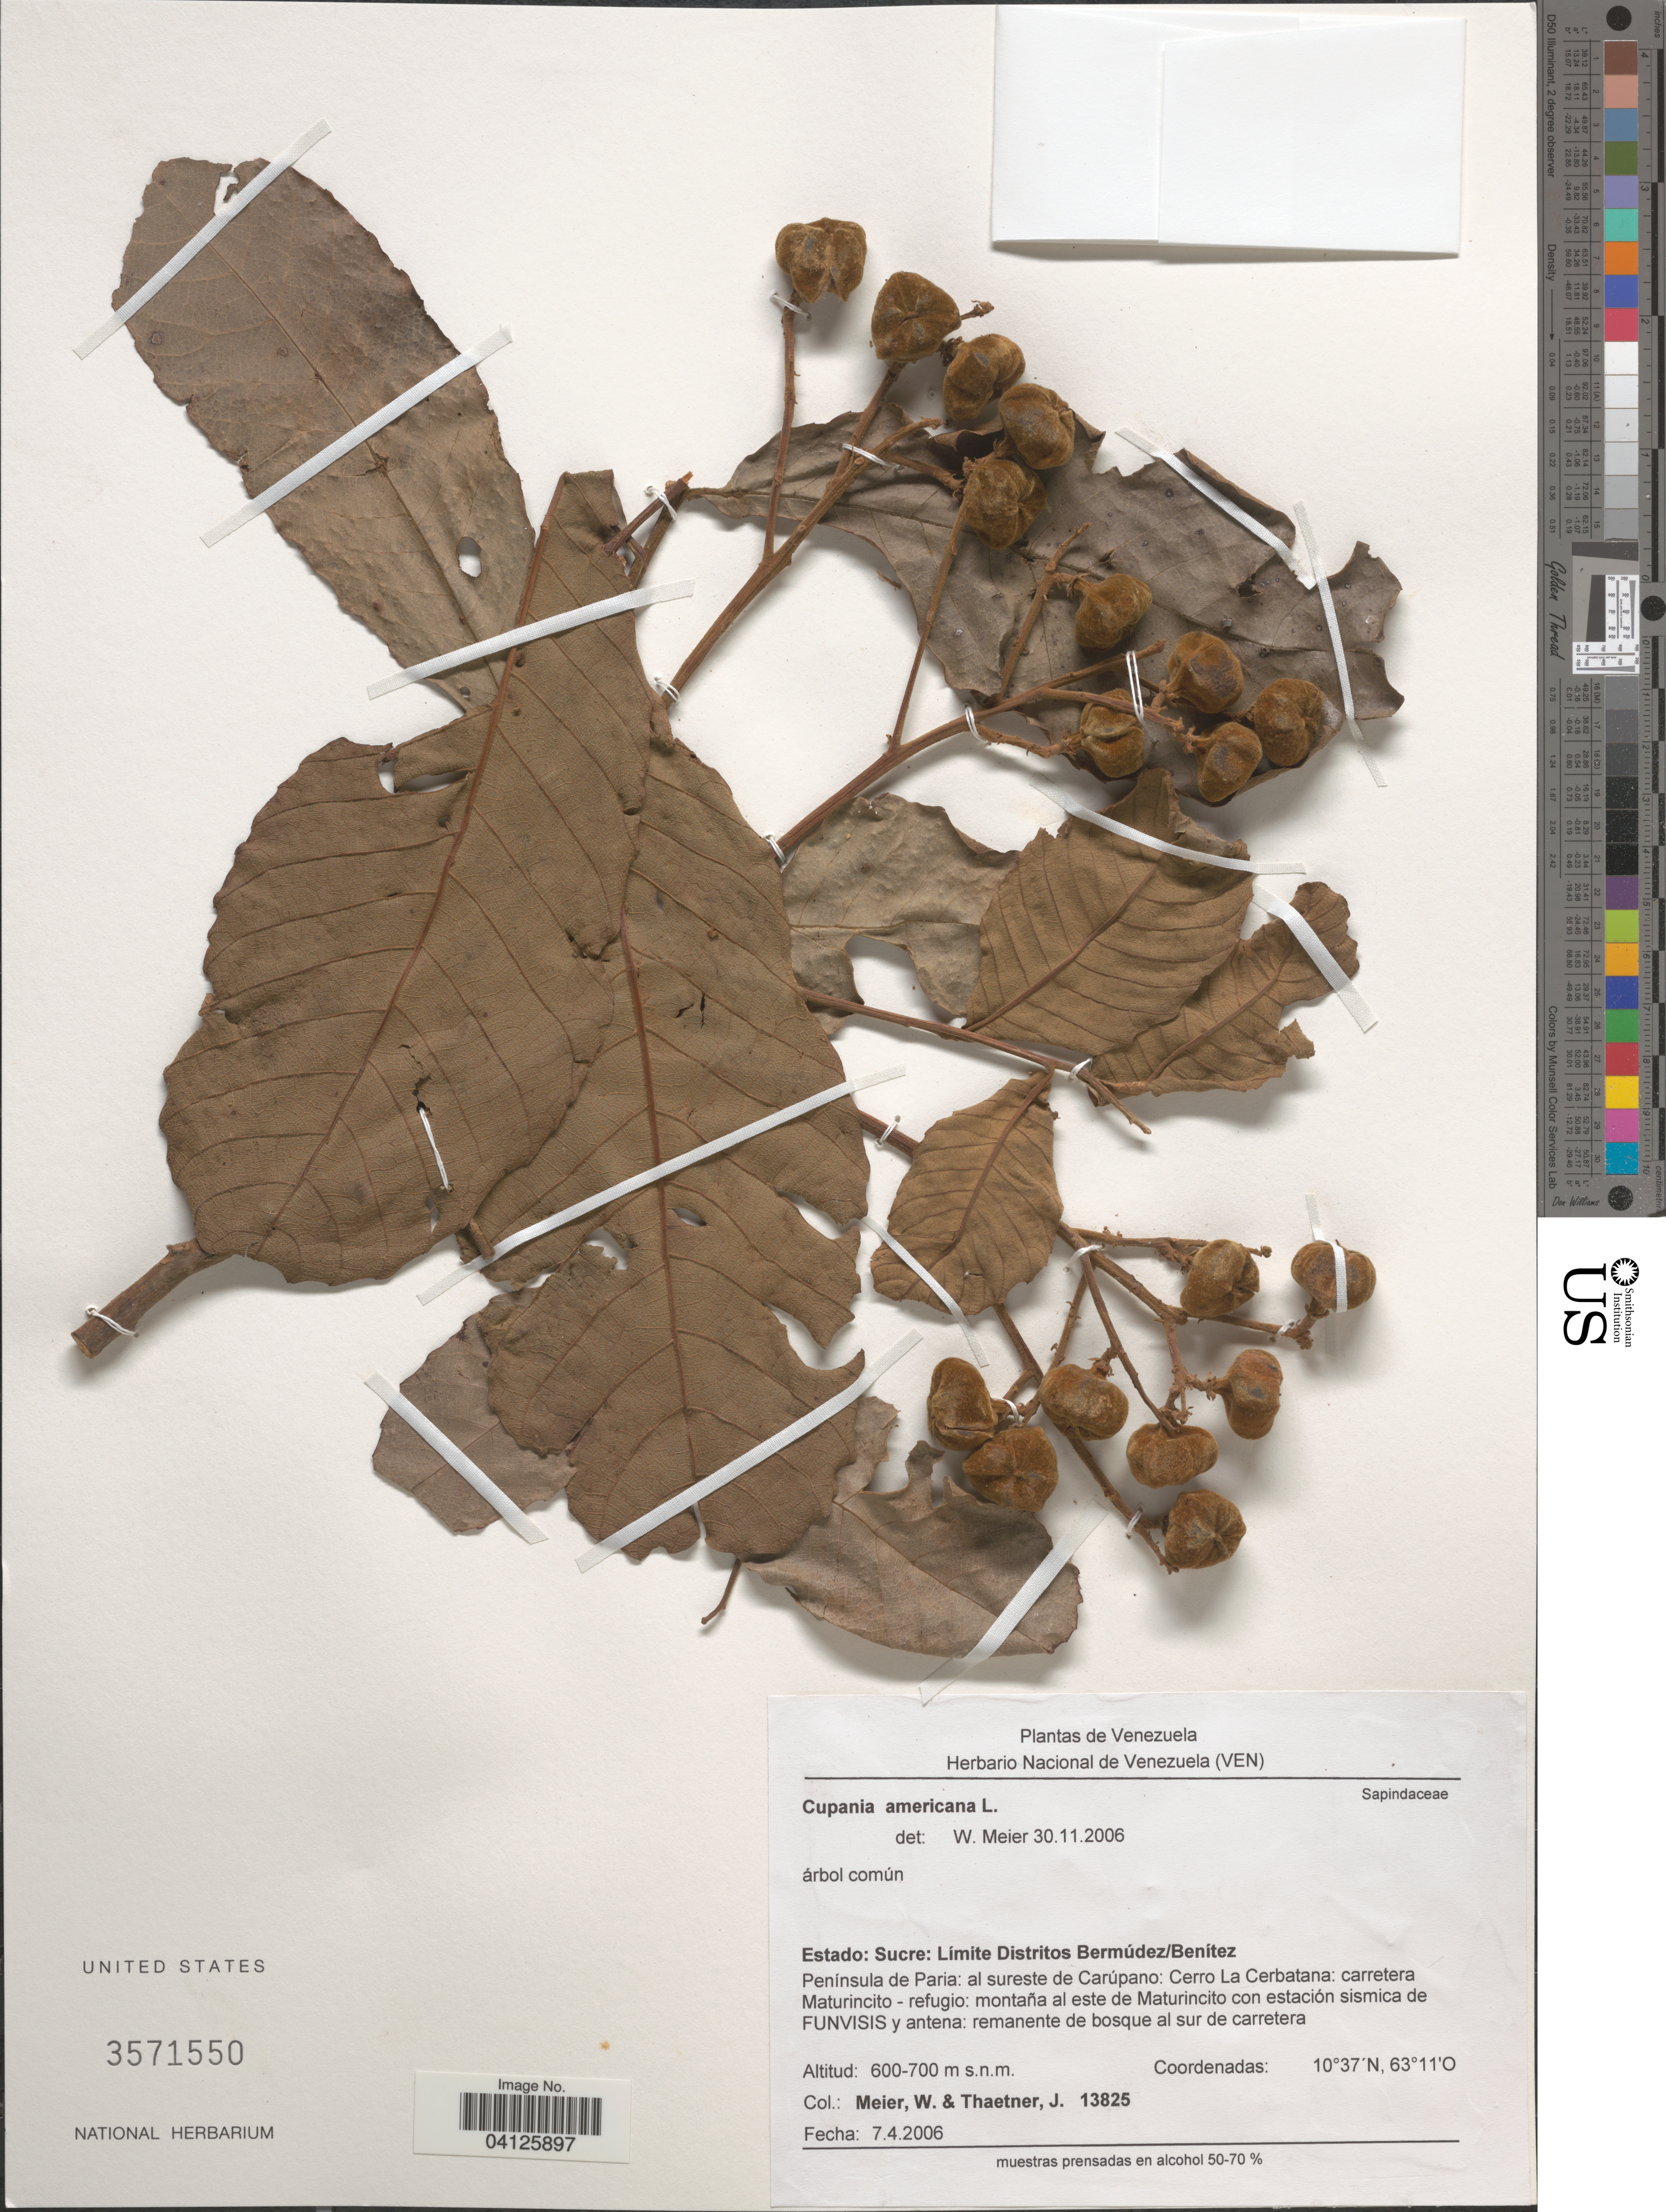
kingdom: Plantae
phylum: Tracheophyta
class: Magnoliopsida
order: Sapindales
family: Sapindaceae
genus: Cupania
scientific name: Cupania latifolia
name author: Kunth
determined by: Acevedo-Rodriguez, P., (US), Smithsonian Institution - National Museum of Natural History (UNITED STATES)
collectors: W. Meier & J. Thaetner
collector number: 13825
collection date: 2006-04-07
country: Venezuela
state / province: Sucre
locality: Límite Distritos Bermúdez/Benítez. Península de Paria: al sureste de Carúpano: Cerro La Cerbatana: carretera Maturincito-refugio: montaña al este de Maturincito con estación sismica de FUNVISIS y antena: remanante de bosque al sur de carretera.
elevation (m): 600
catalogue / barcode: US 3571550